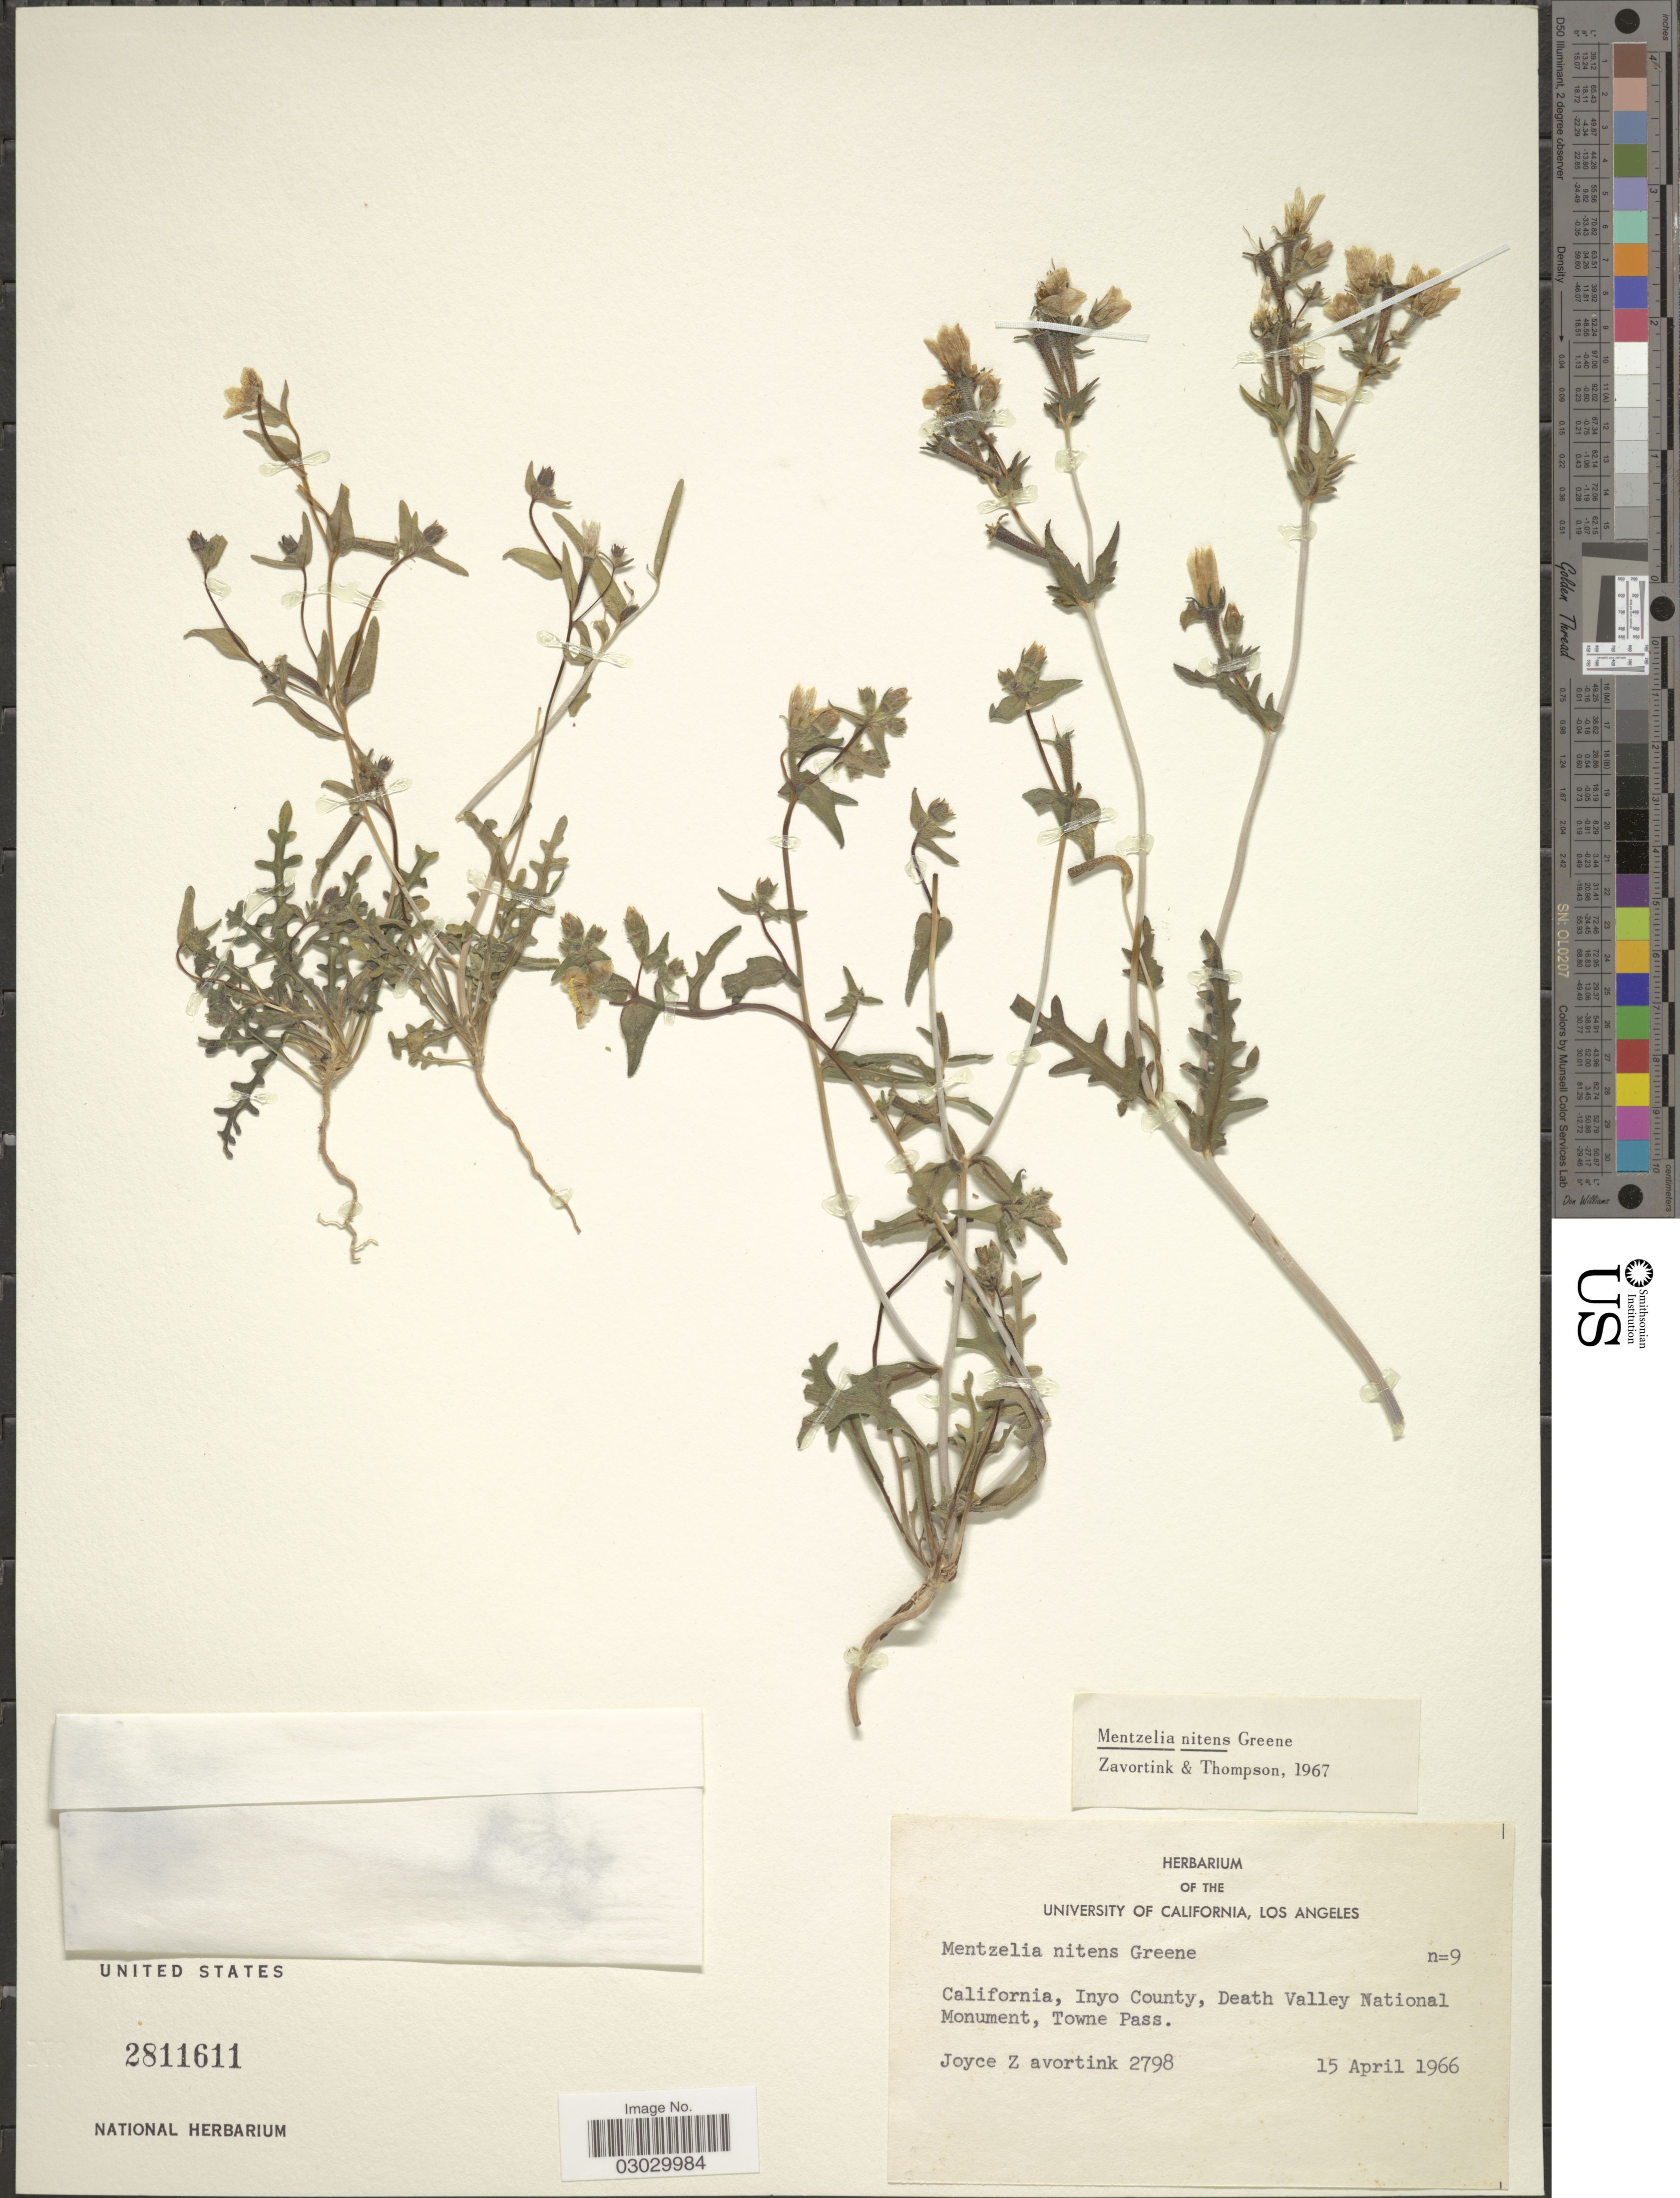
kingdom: Plantae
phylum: Tracheophyta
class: Magnoliopsida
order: Cornales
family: Loasaceae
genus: Mentzelia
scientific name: Mentzelia nitens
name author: Greene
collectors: J. Zavortink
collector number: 2798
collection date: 1966-04-15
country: United States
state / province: California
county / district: Inyo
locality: Inyo County, Death Valley National Monument, Towne Pass.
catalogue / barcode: US 2811611